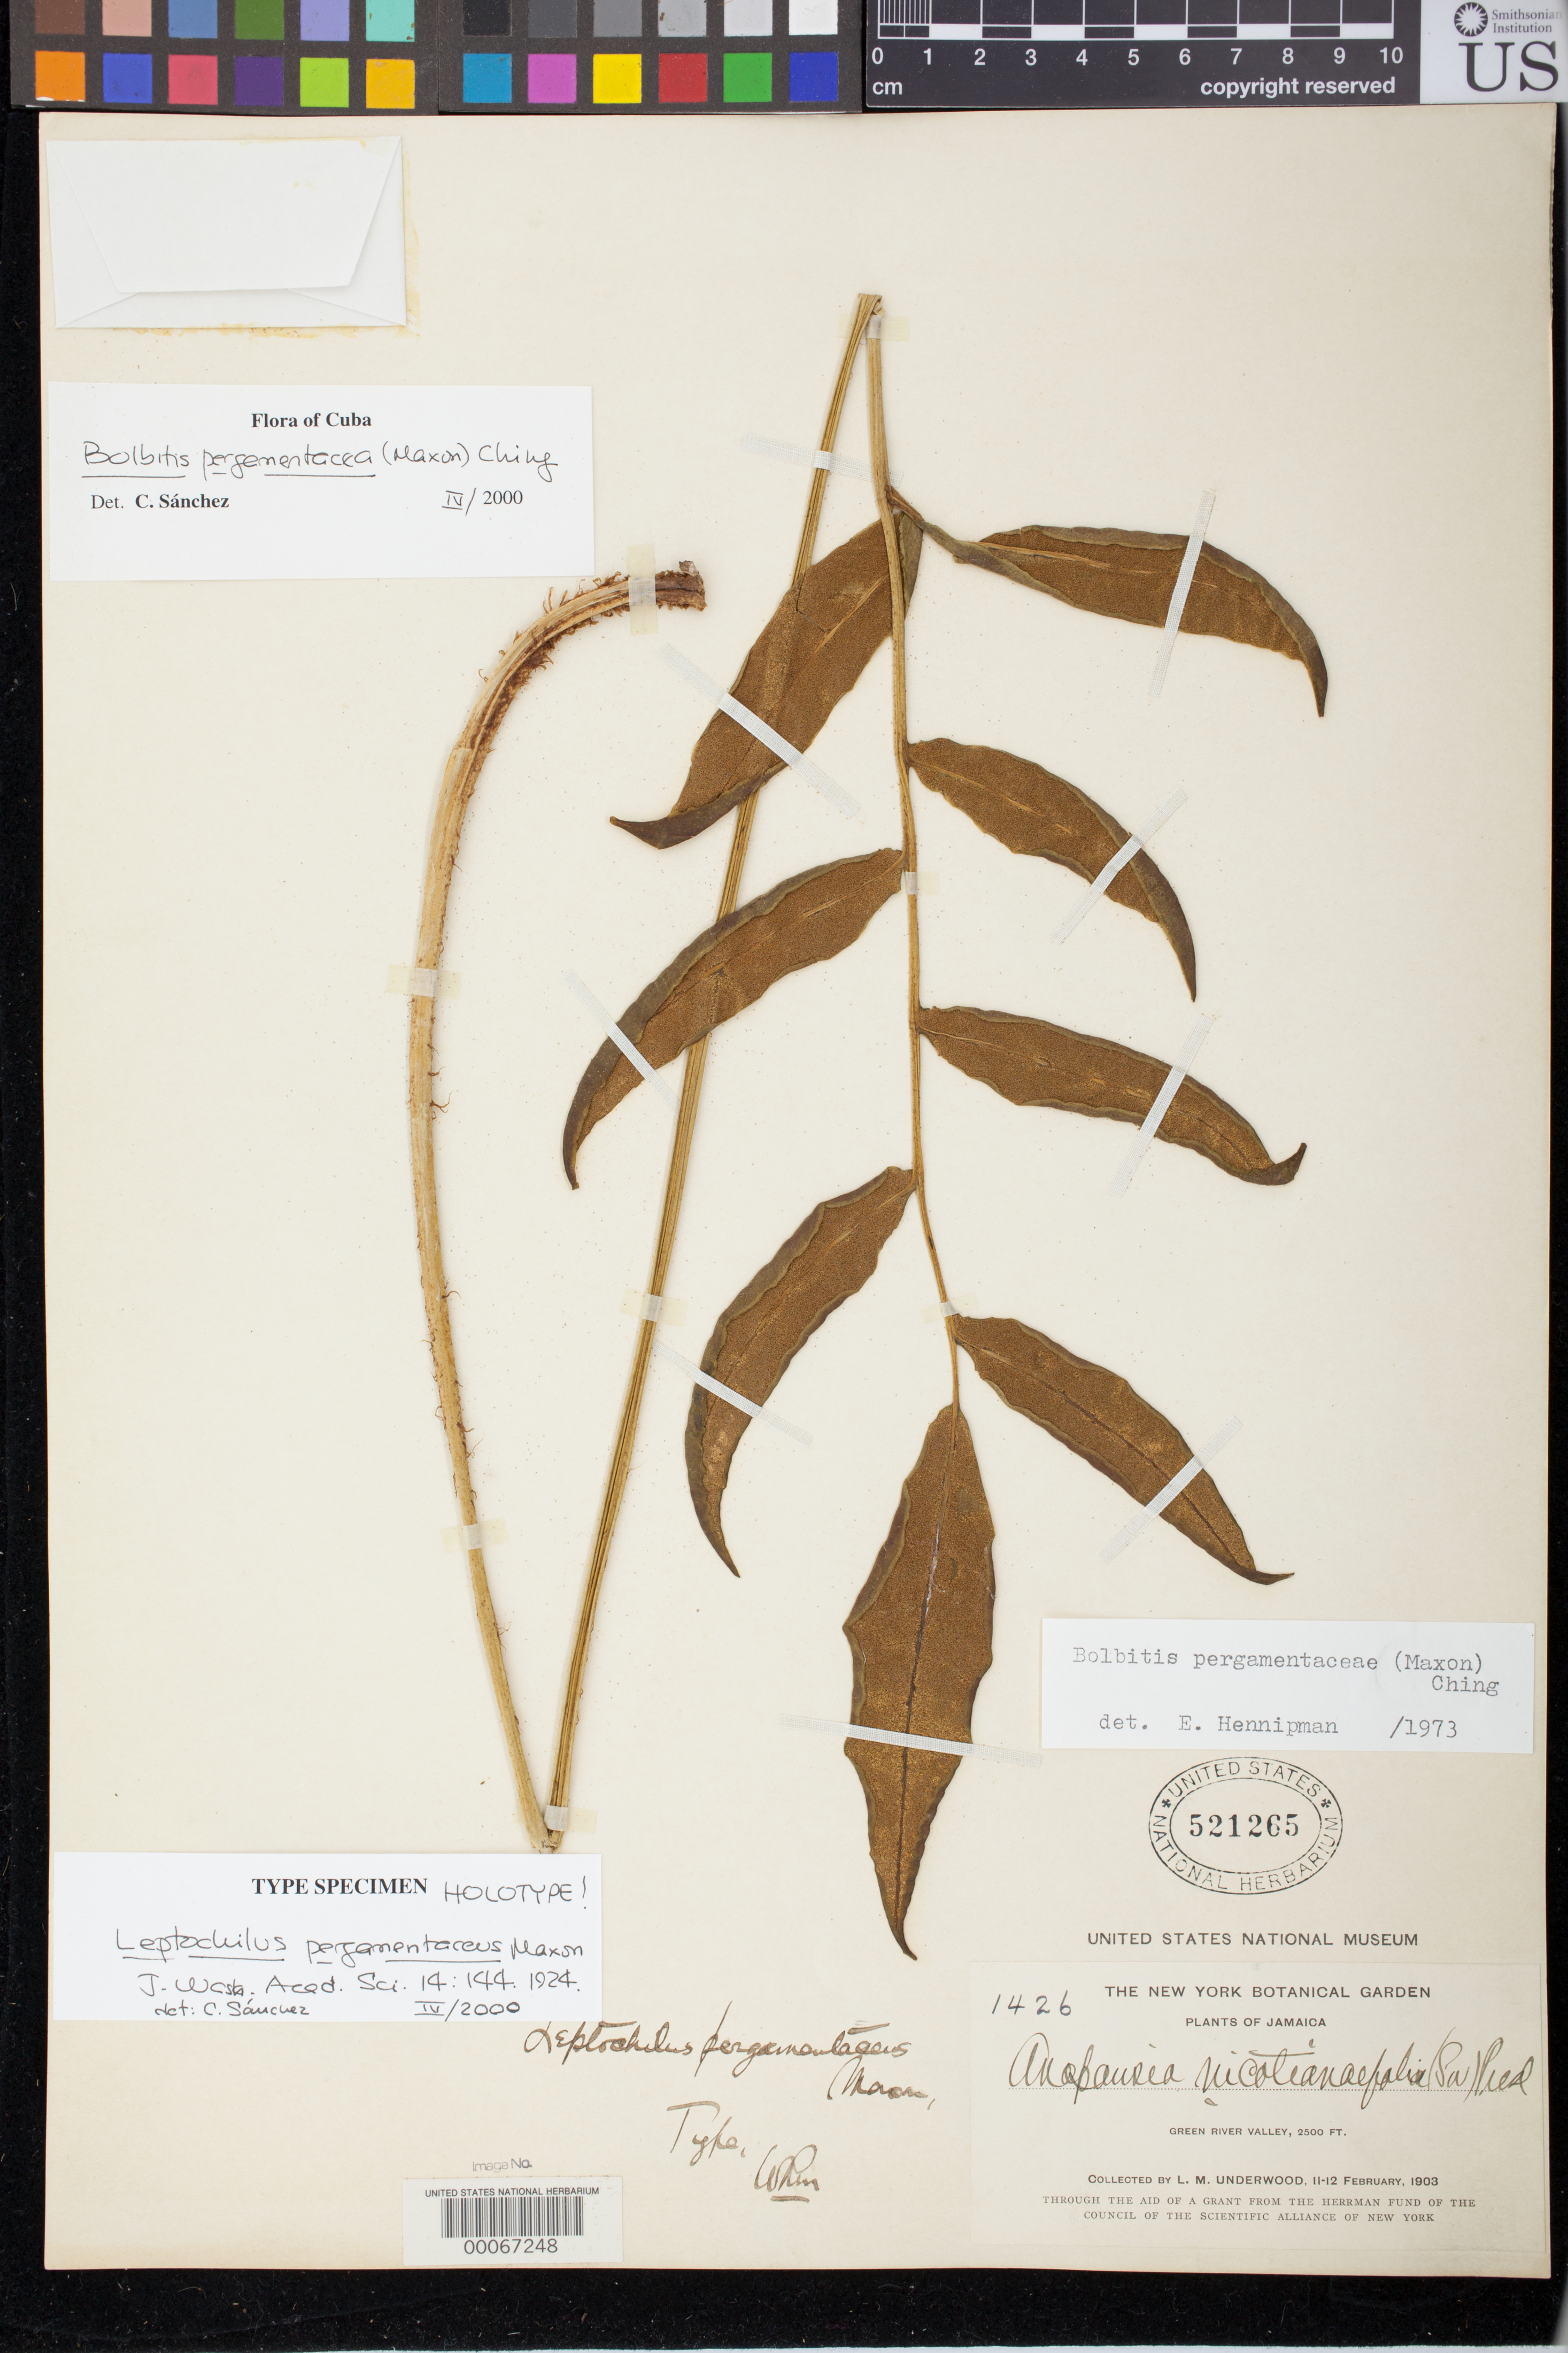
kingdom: Plantae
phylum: Tracheophyta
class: Polypodiopsida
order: Polypodiales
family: Polypodiaceae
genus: Leptochilus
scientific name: Leptochilus pergamentaceus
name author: Maxon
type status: Holotype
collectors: L. M. Underwood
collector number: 1426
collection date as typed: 11 Feb 1903 to 12 Feb 1903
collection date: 1903-02-11/1903-02-12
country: Jamaica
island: Greater Antilles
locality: Green River Valley.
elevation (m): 762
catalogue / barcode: US 521265